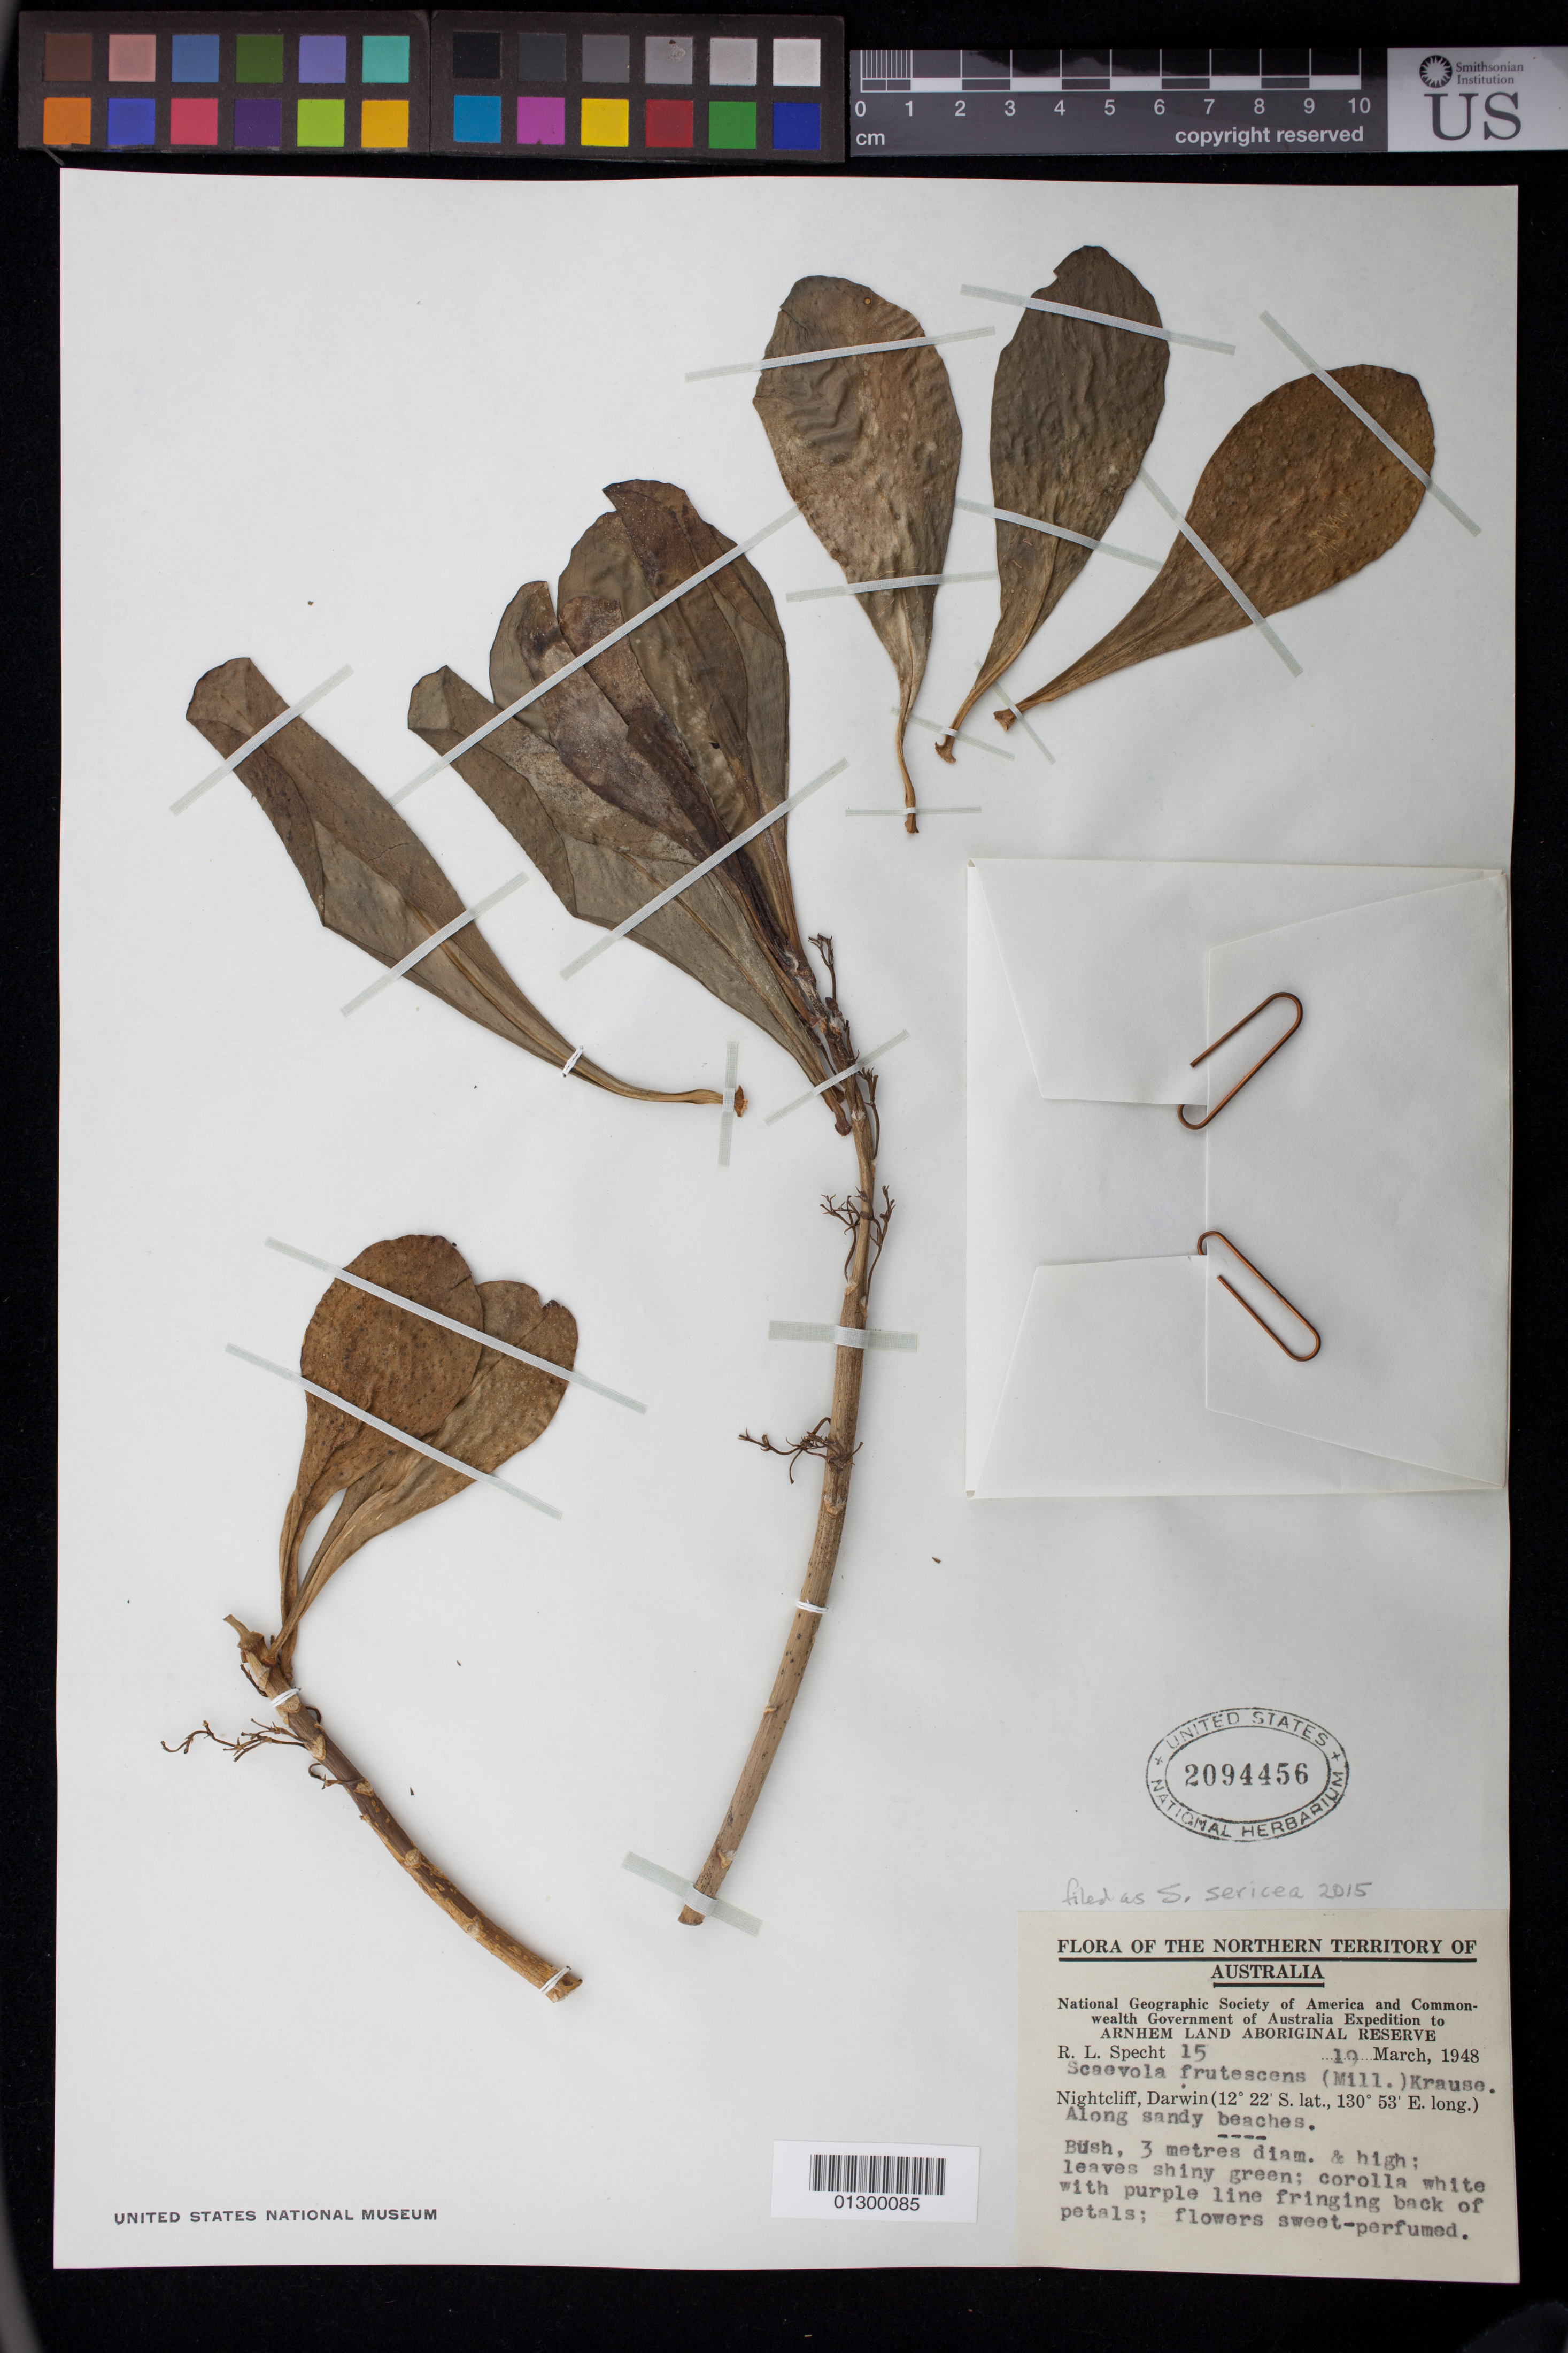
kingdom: Plantae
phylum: Tracheophyta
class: Magnoliopsida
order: Asterales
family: Goodeniaceae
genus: Scaevola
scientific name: Scaevola sericea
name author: Vahl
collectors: R. L. Specht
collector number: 15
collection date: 1948-03-19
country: Australia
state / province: Northern Territory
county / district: Darwin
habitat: Along sandy beaches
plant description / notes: Bush, 3 metres diam. and high; leaves shiny green; corolla white with purple line fringing back of petals; flowers sweet-perfumed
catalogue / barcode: US 2094456